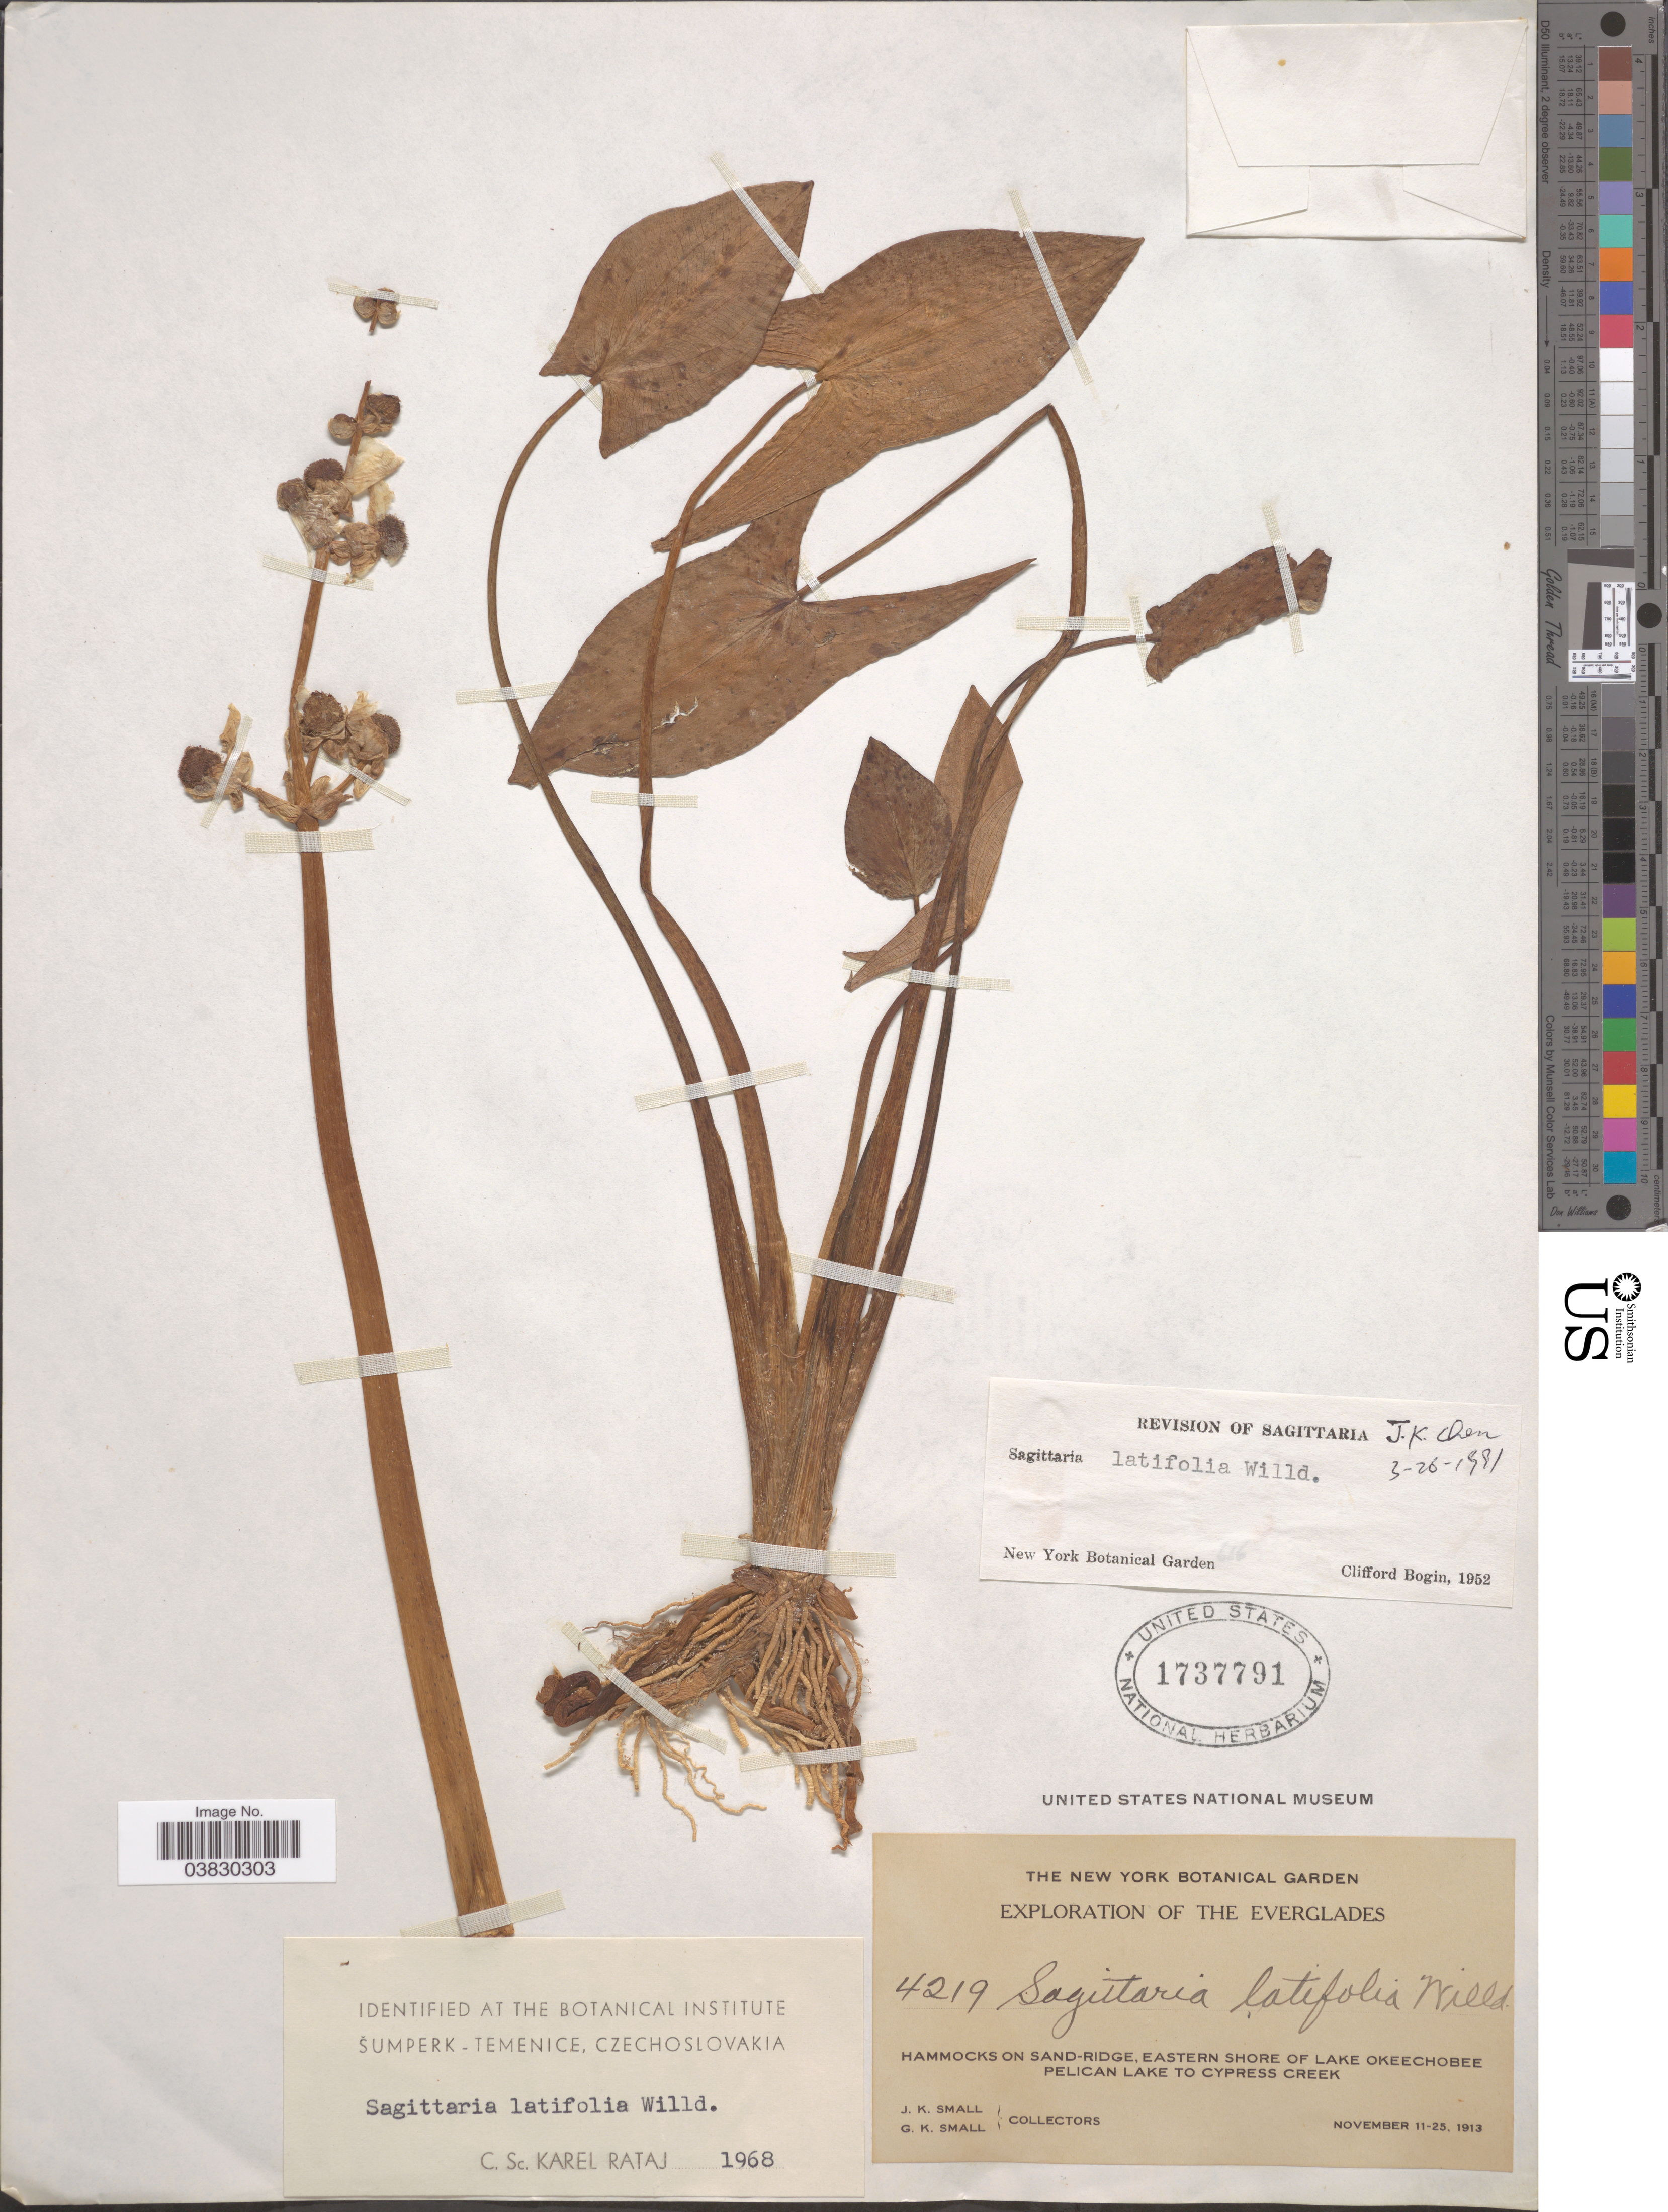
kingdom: Plantae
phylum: Tracheophyta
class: Liliopsida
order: Alismatales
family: Alismataceae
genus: Sagittaria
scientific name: Sagittaria latifolia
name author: Willd.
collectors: J. K. Small & G. K. Small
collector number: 4219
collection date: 1913-11-11/1913-11-25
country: United States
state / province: Florida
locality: The Everglades. Hammocks on sand-ridge, eastern shore of Lake Okeechobee. Pelican Lake to Cypress Creek.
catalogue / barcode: US 1737791